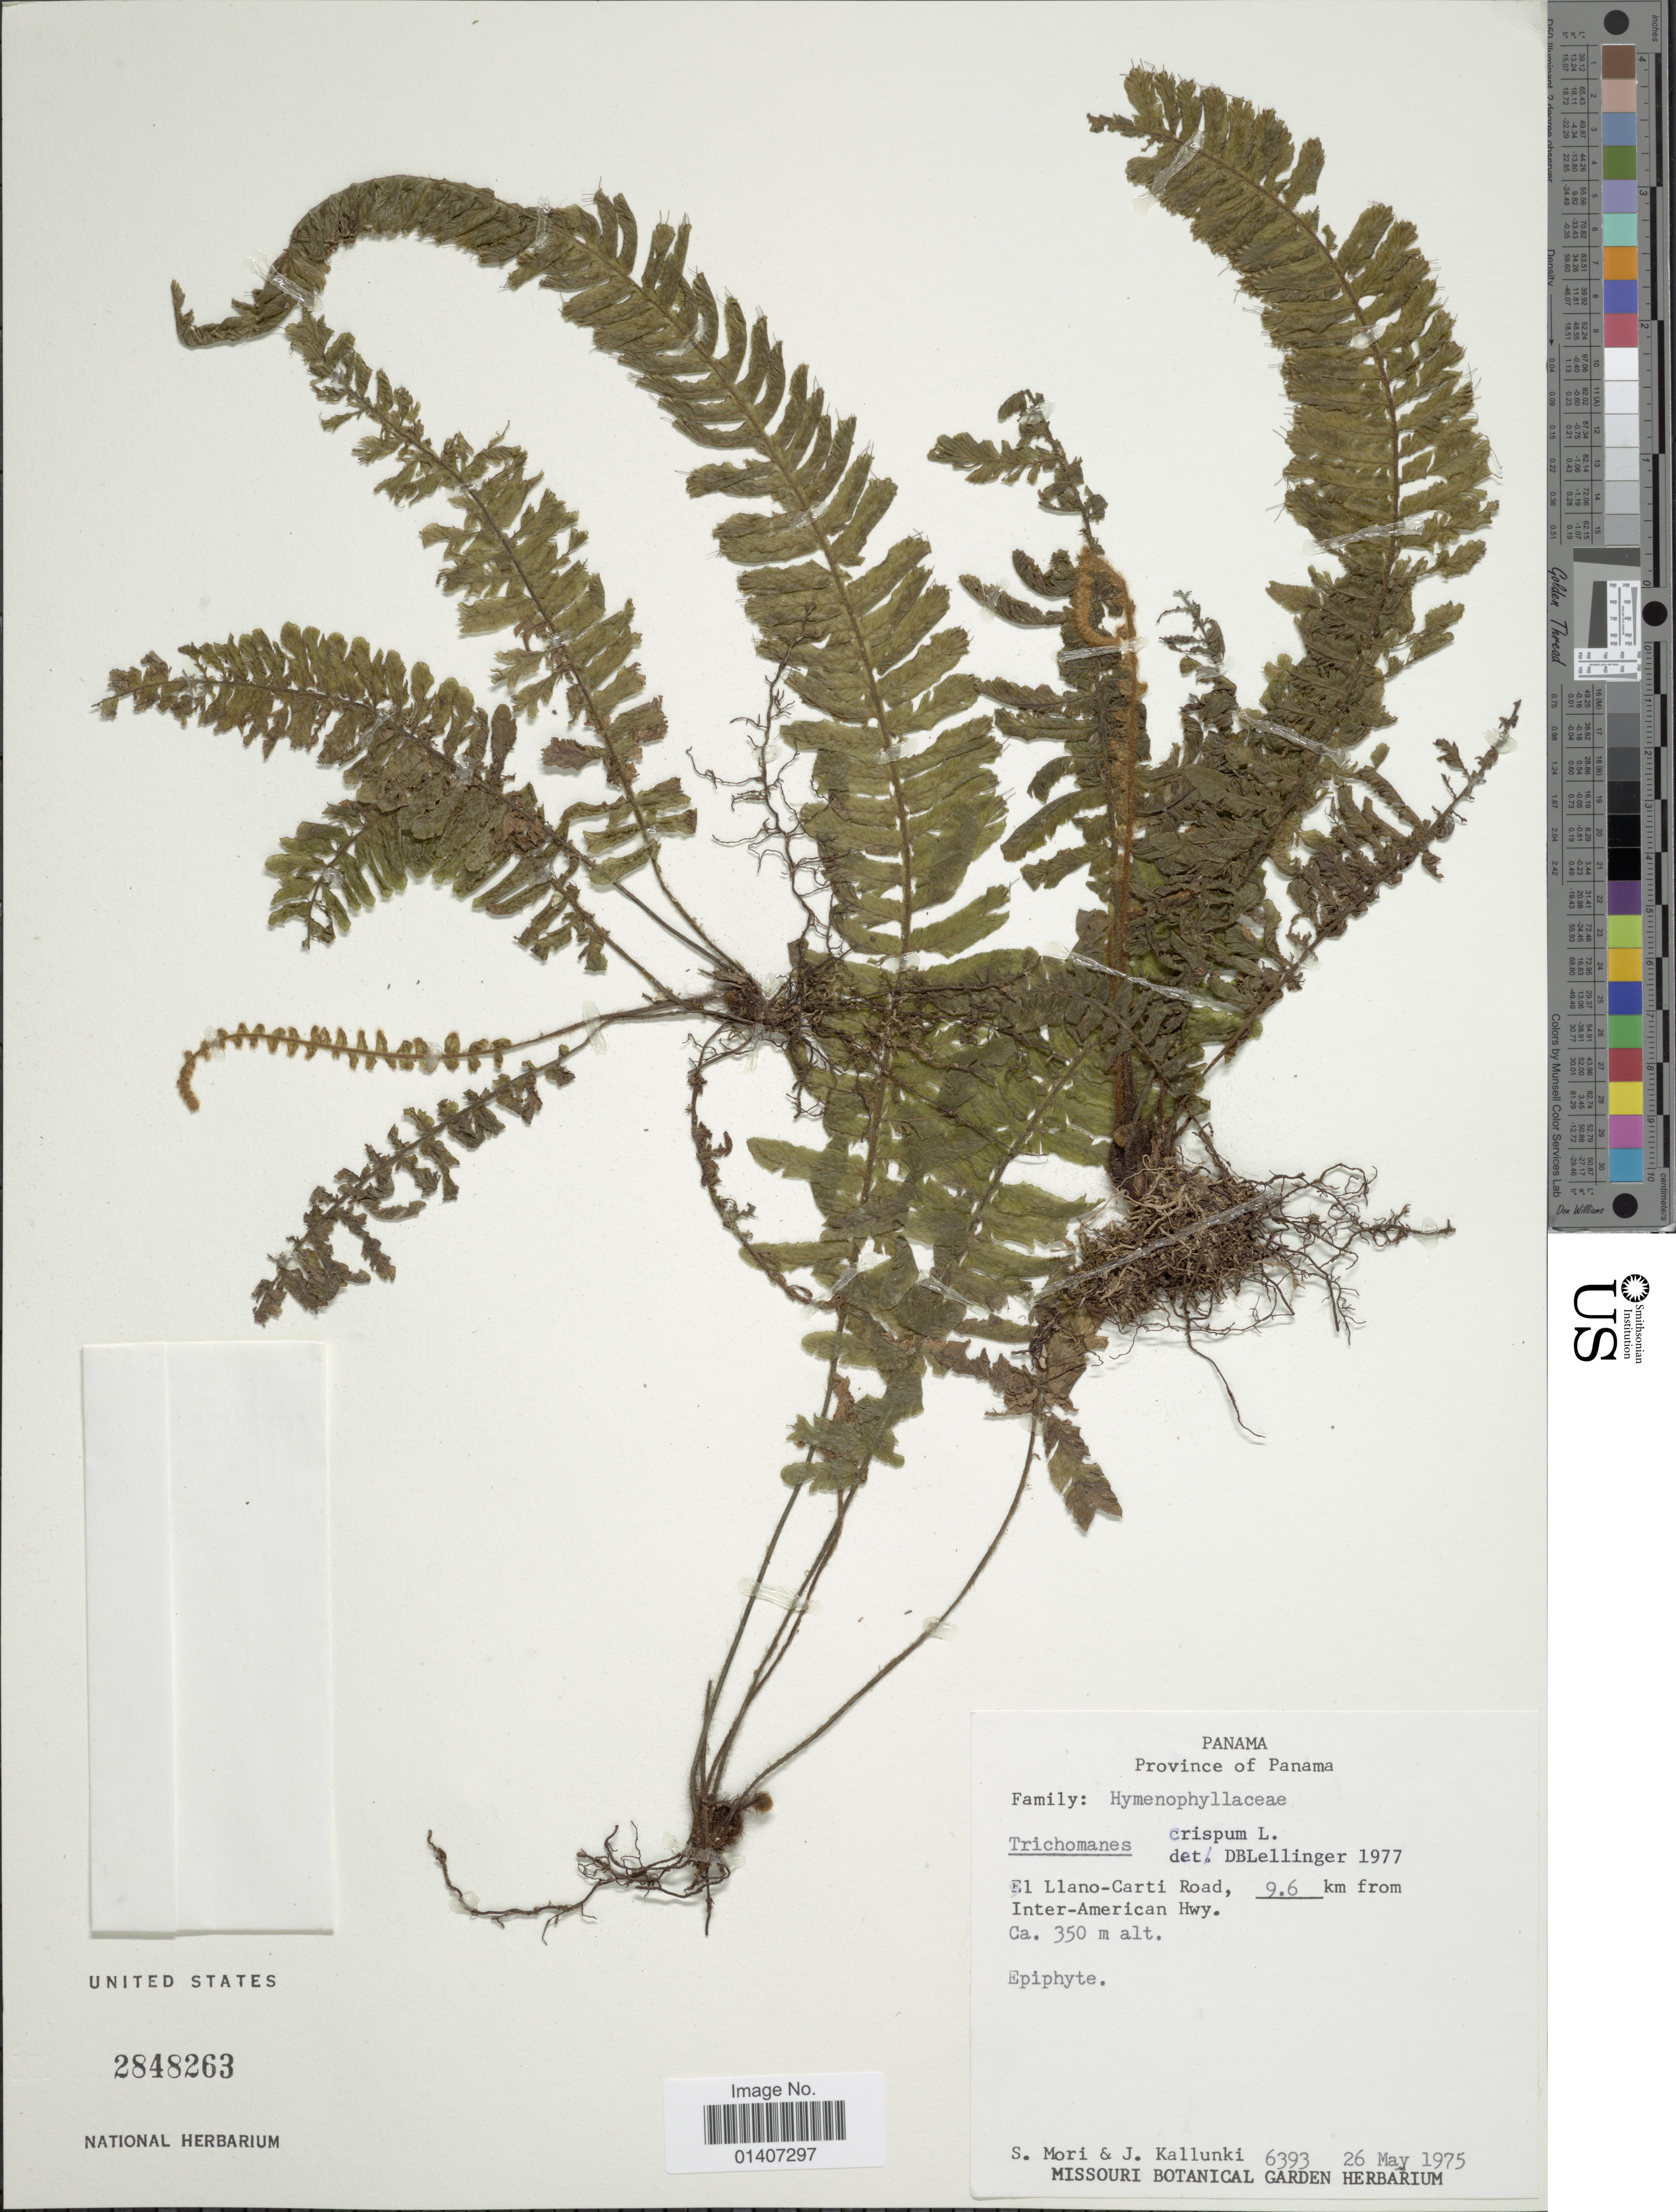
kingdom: Plantae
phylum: Tracheophyta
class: Polypodiopsida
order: Hymenophyllales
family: Hymenophyllaceae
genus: Trichomanes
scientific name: Trichomanes crispum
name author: L.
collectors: S. Mori & J. Kallunki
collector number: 6393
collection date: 1975-05-26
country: Panama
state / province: Panamá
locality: Province of Panama, El llano-Carti road, 9.6 km from Inter-American Hwy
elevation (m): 350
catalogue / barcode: US 2848263